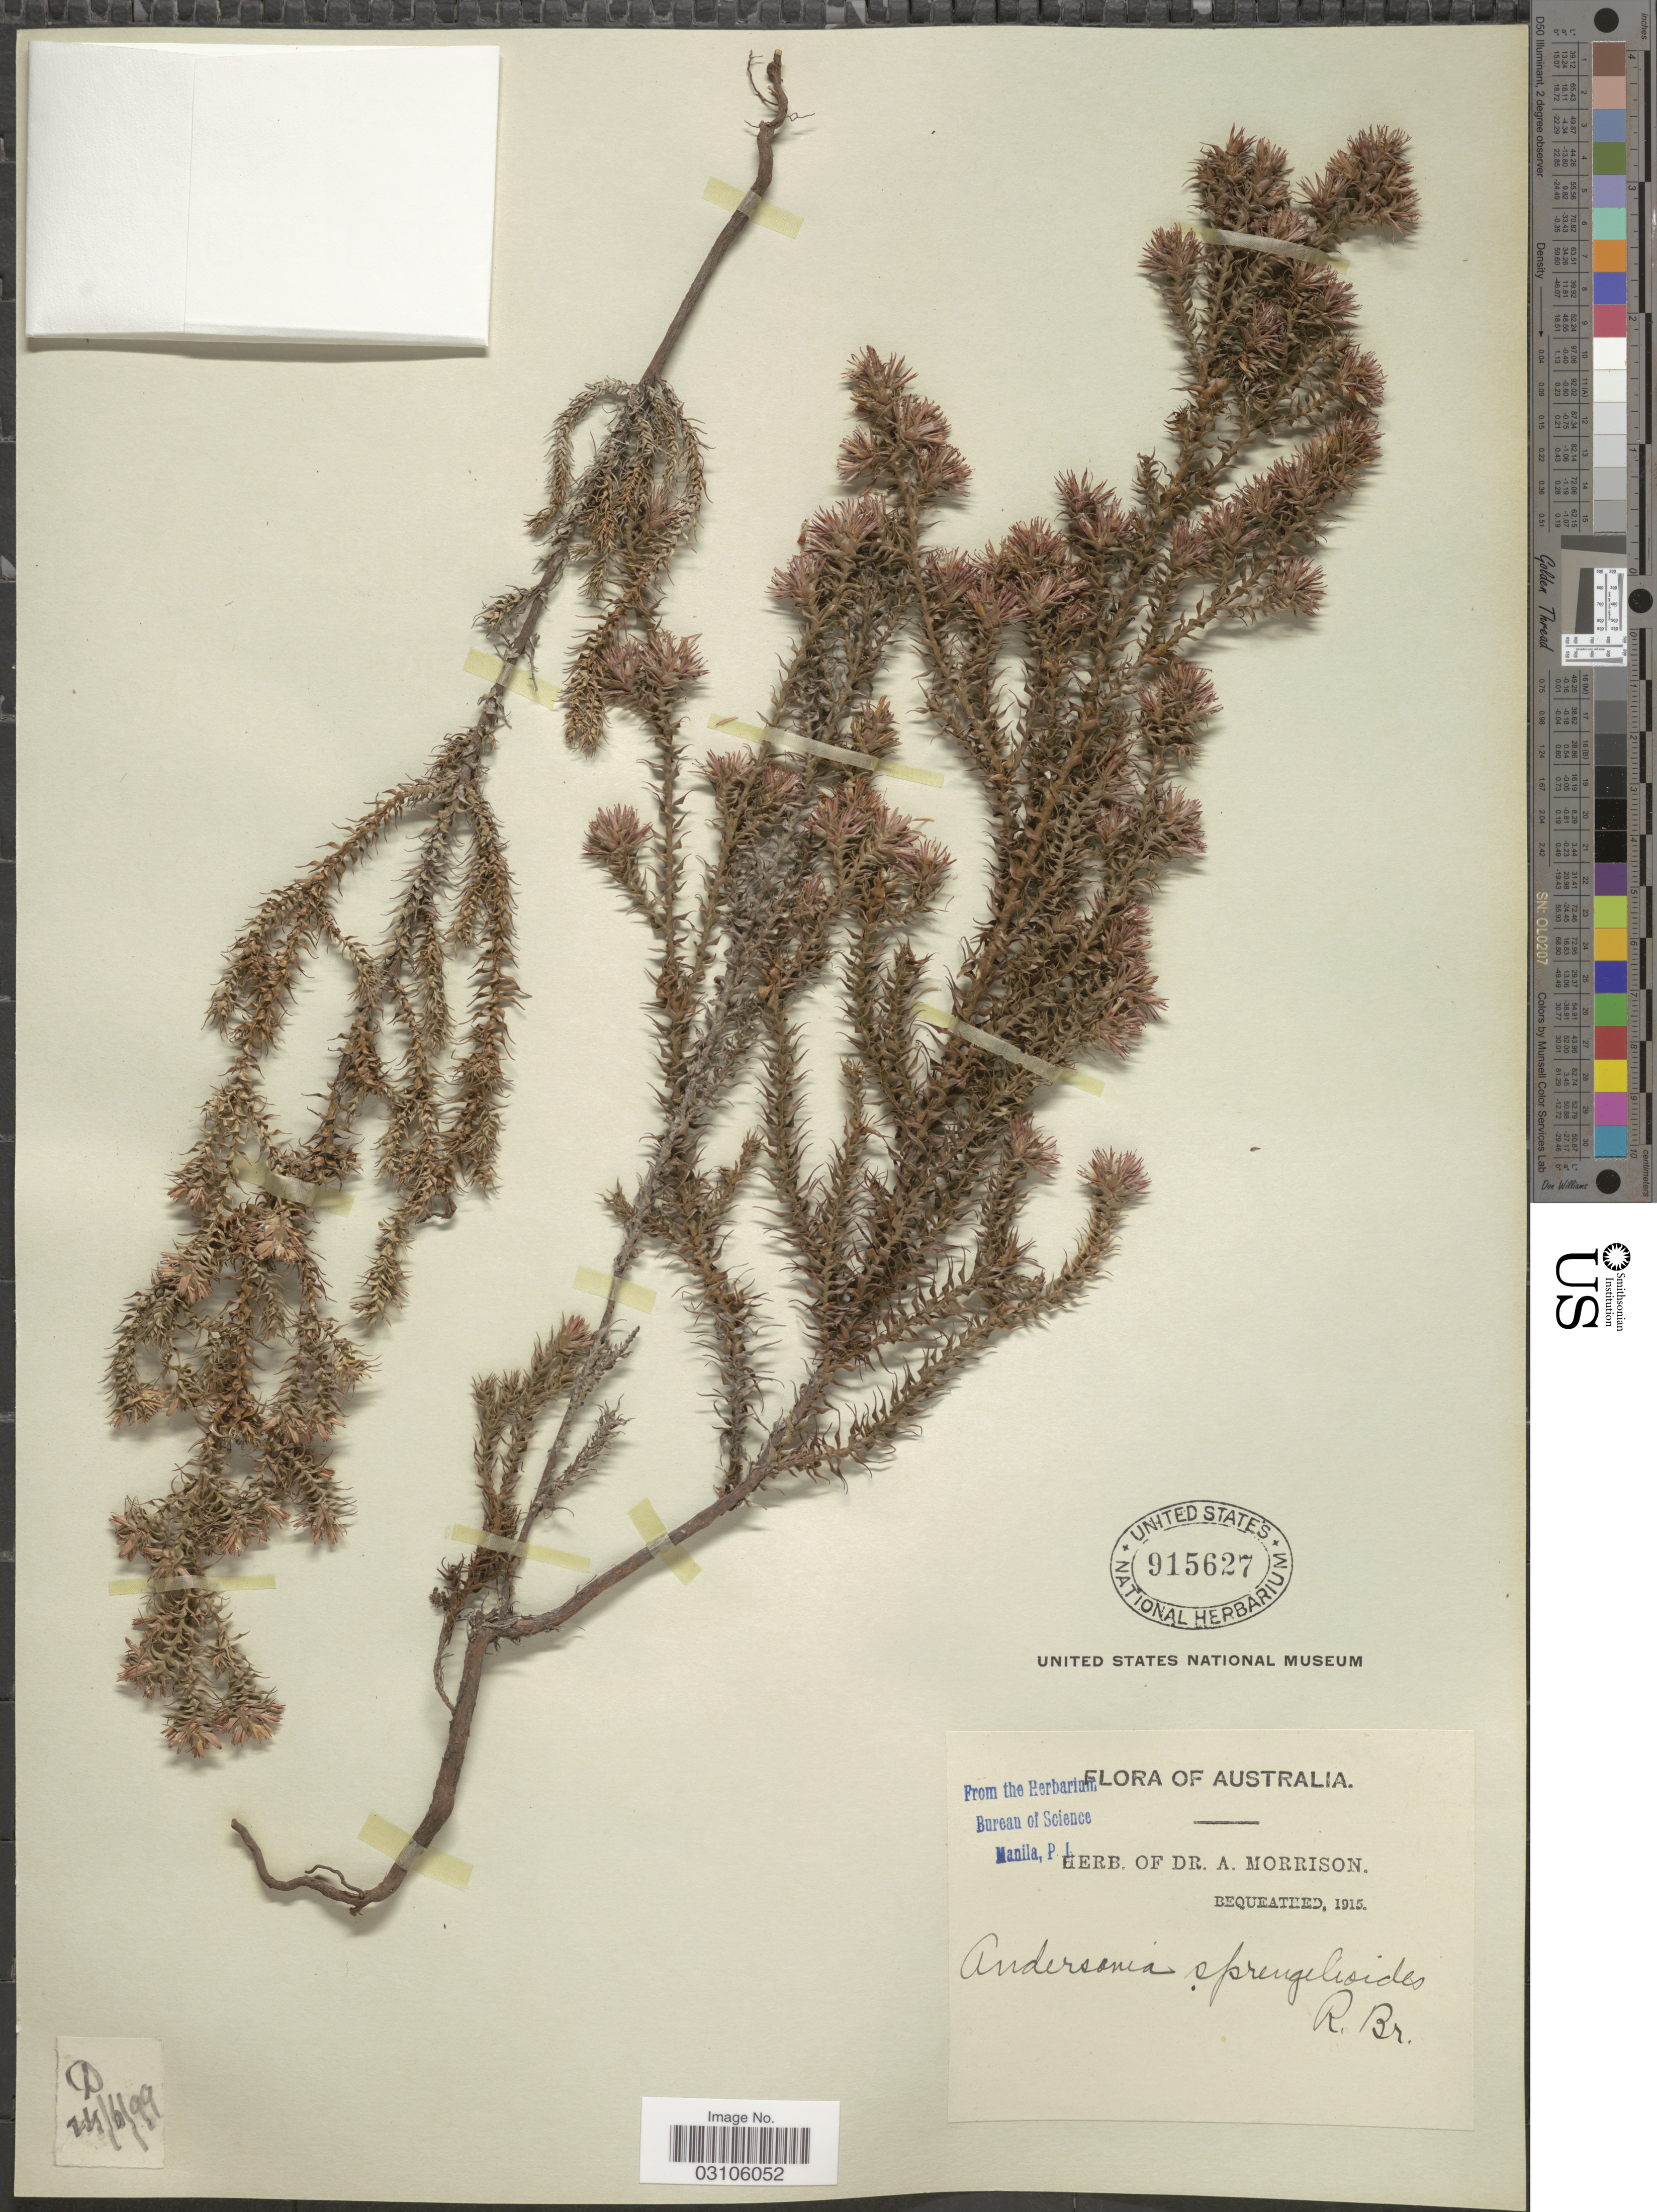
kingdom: Plantae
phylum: Tracheophyta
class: Magnoliopsida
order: Ericales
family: Ericaceae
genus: Andersonia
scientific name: Andersonia sprengelioides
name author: R. Br.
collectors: ex herb. Dr. A. Morrison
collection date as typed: Transcribed d/m/y: 24/6/99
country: Australia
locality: D.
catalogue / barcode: US 915627